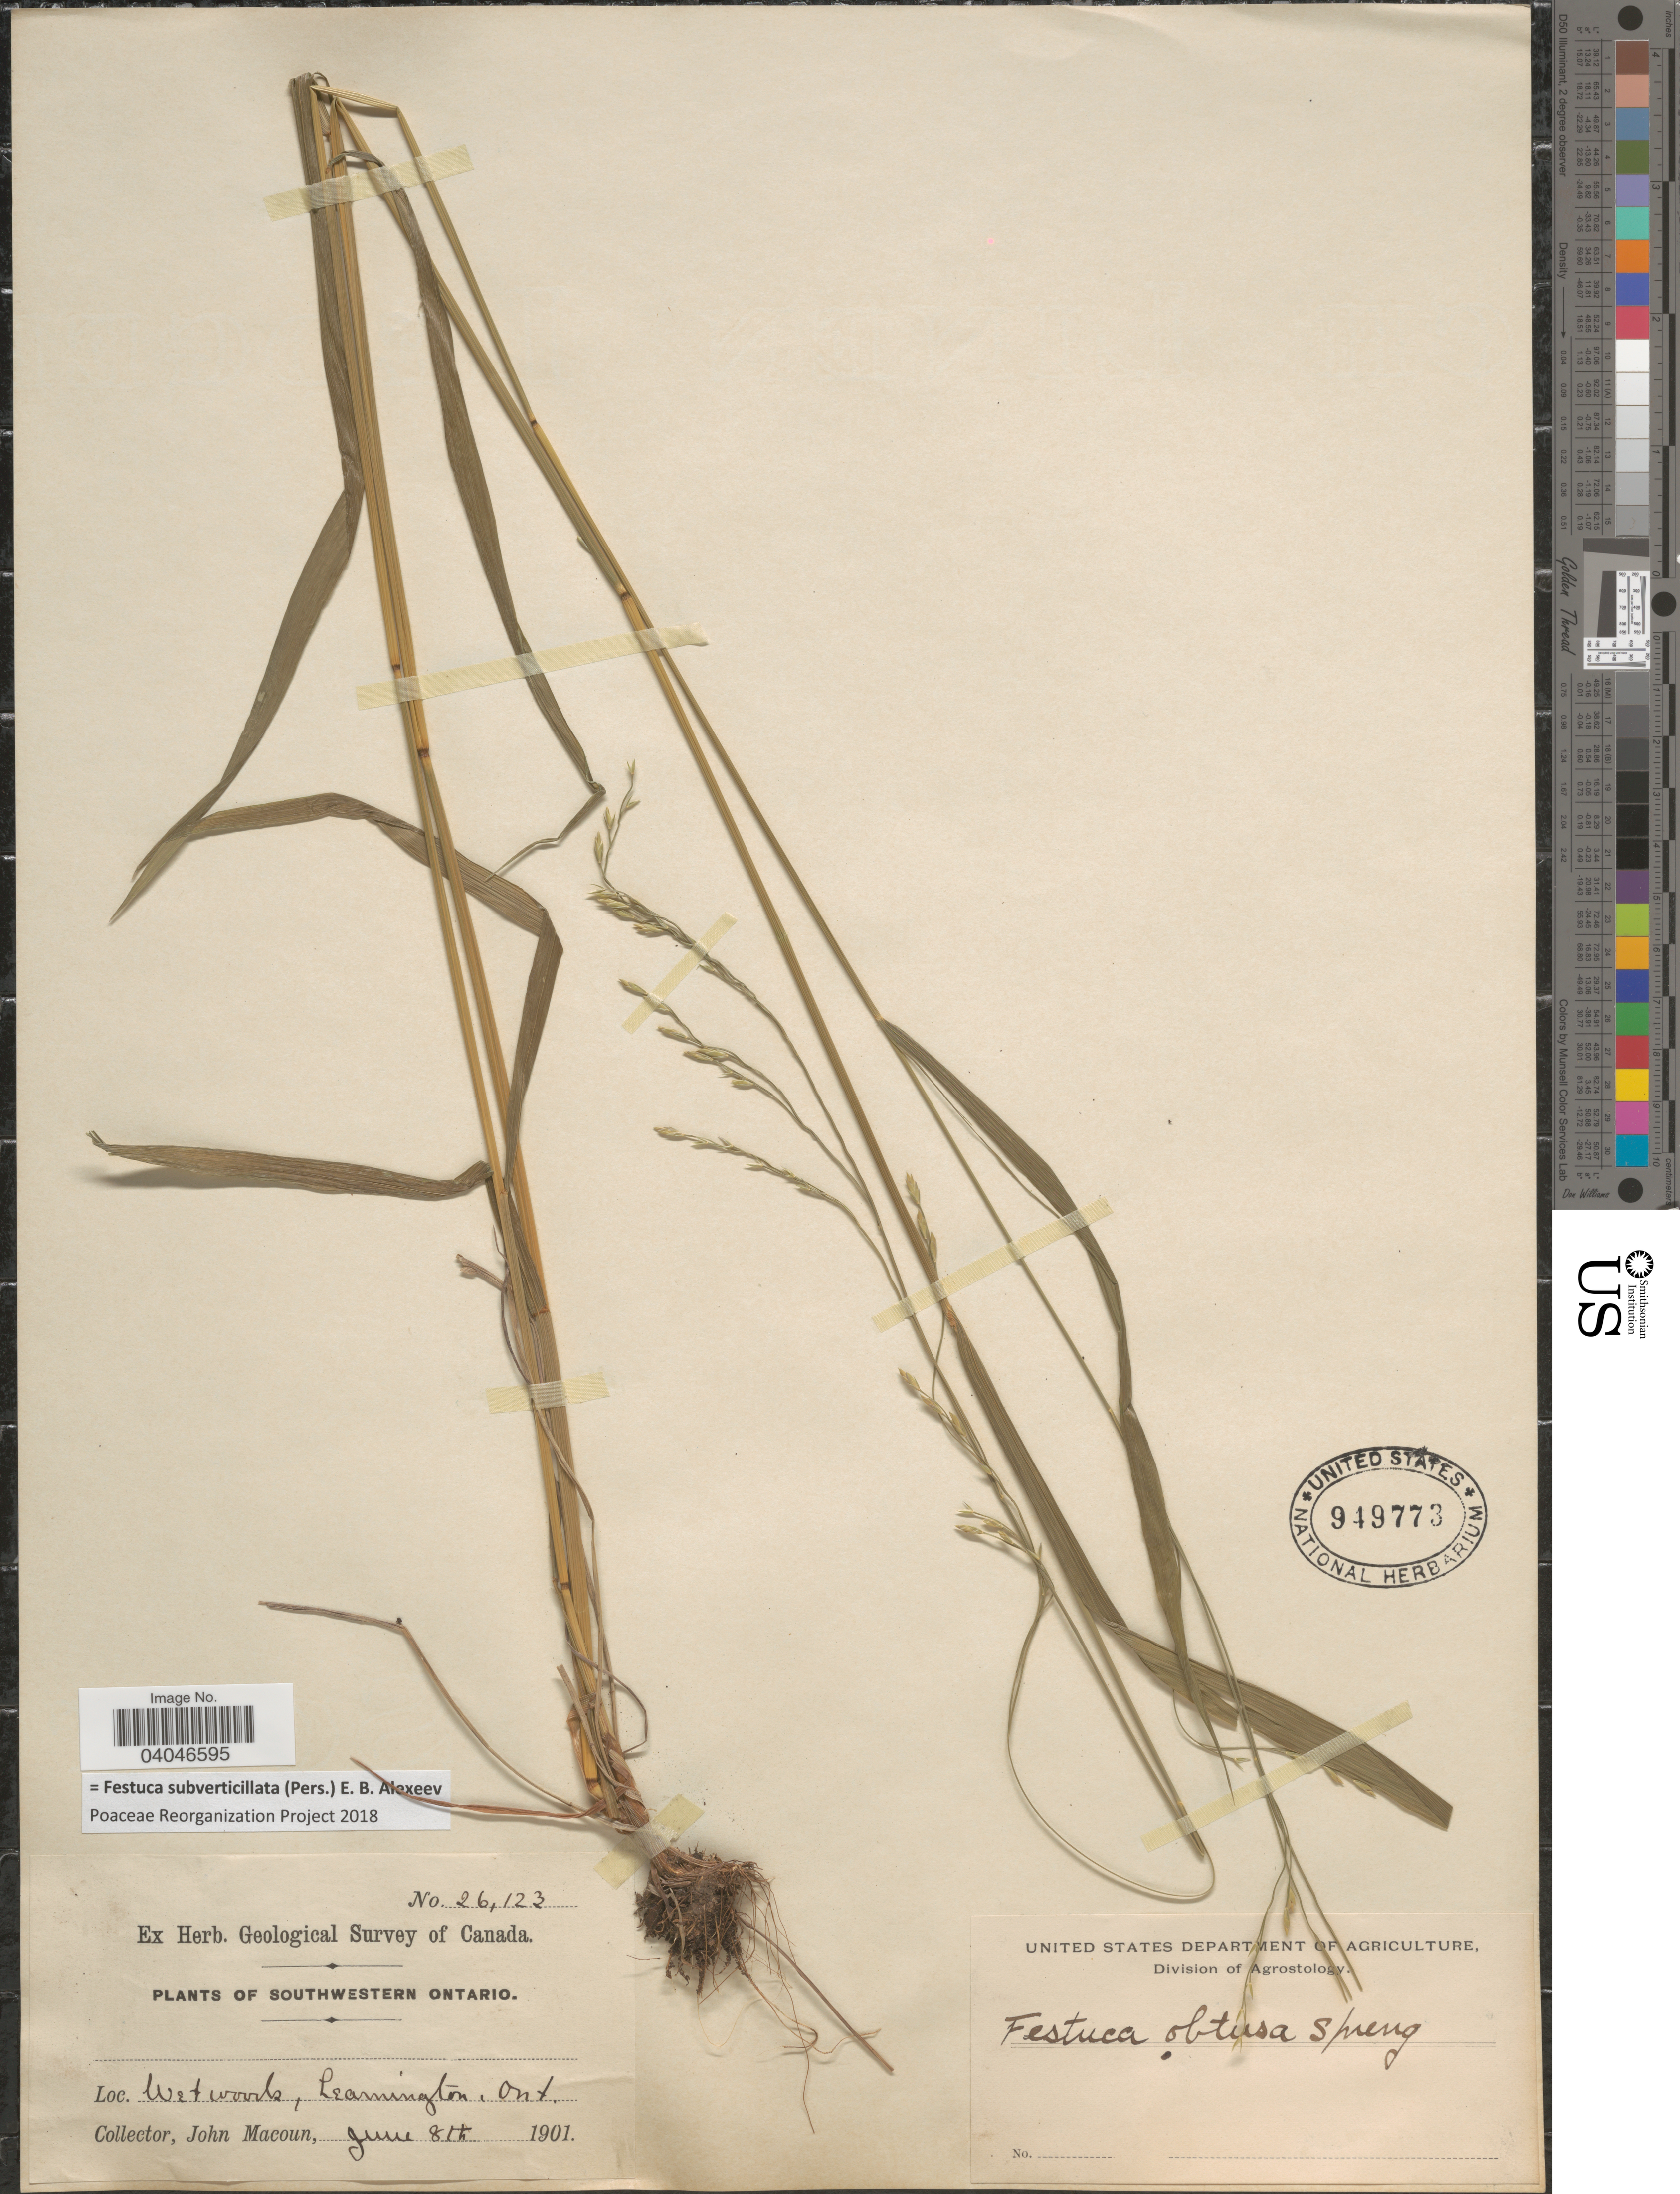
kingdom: Plantae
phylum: Tracheophyta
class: Liliopsida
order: Poales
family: Poaceae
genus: Festuca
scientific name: Festuca subverticillata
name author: (Pers.) E.B. Alexeev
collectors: J. Macoun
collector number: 26123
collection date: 1901-06-08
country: Canada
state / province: Ontario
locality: Southwestern Ontario. Wet woods, Leamington.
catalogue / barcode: US 949773